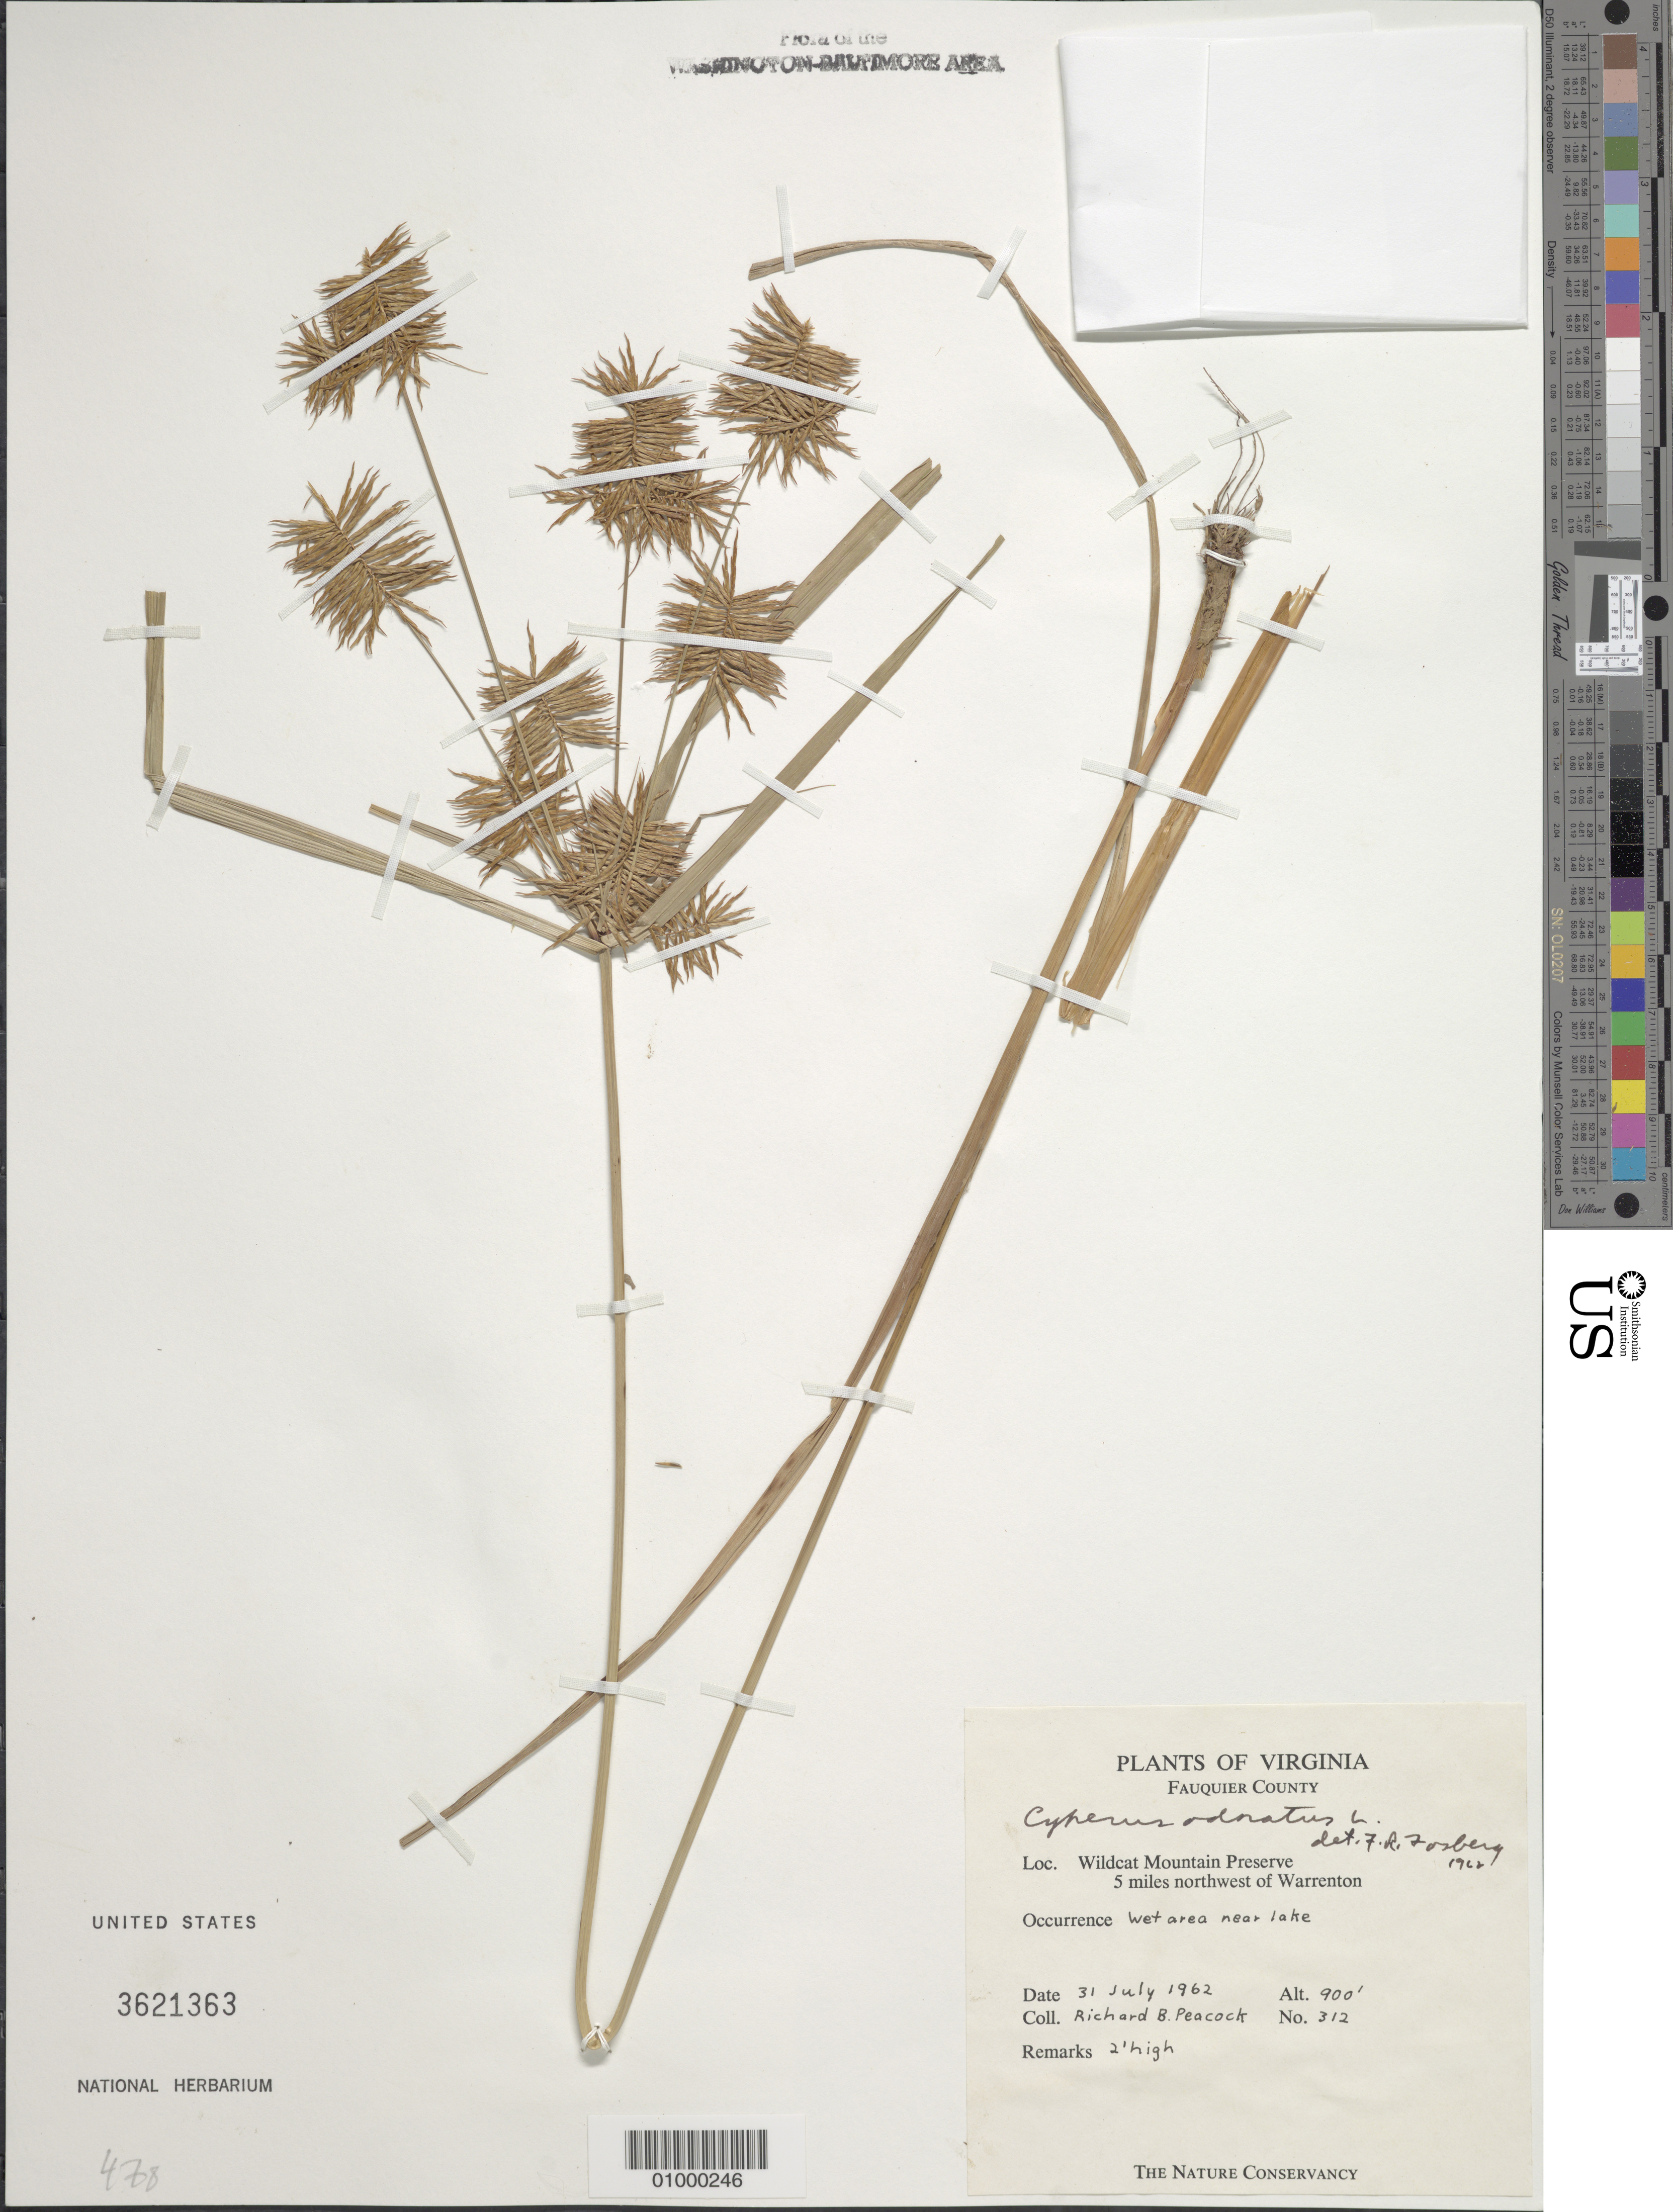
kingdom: Plantae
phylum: Tracheophyta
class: Liliopsida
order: Poales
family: Cyperaceae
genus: Cyperus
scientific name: Cyperus odoratus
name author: L.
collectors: R. Peacock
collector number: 312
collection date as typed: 31 Jul 1962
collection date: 1962-07-31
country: United States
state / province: Virginia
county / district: Fauquier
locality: Wildcat Mountain Preserve, 5 miles northwest of Warrenton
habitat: wet area near lake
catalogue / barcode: US 3621363